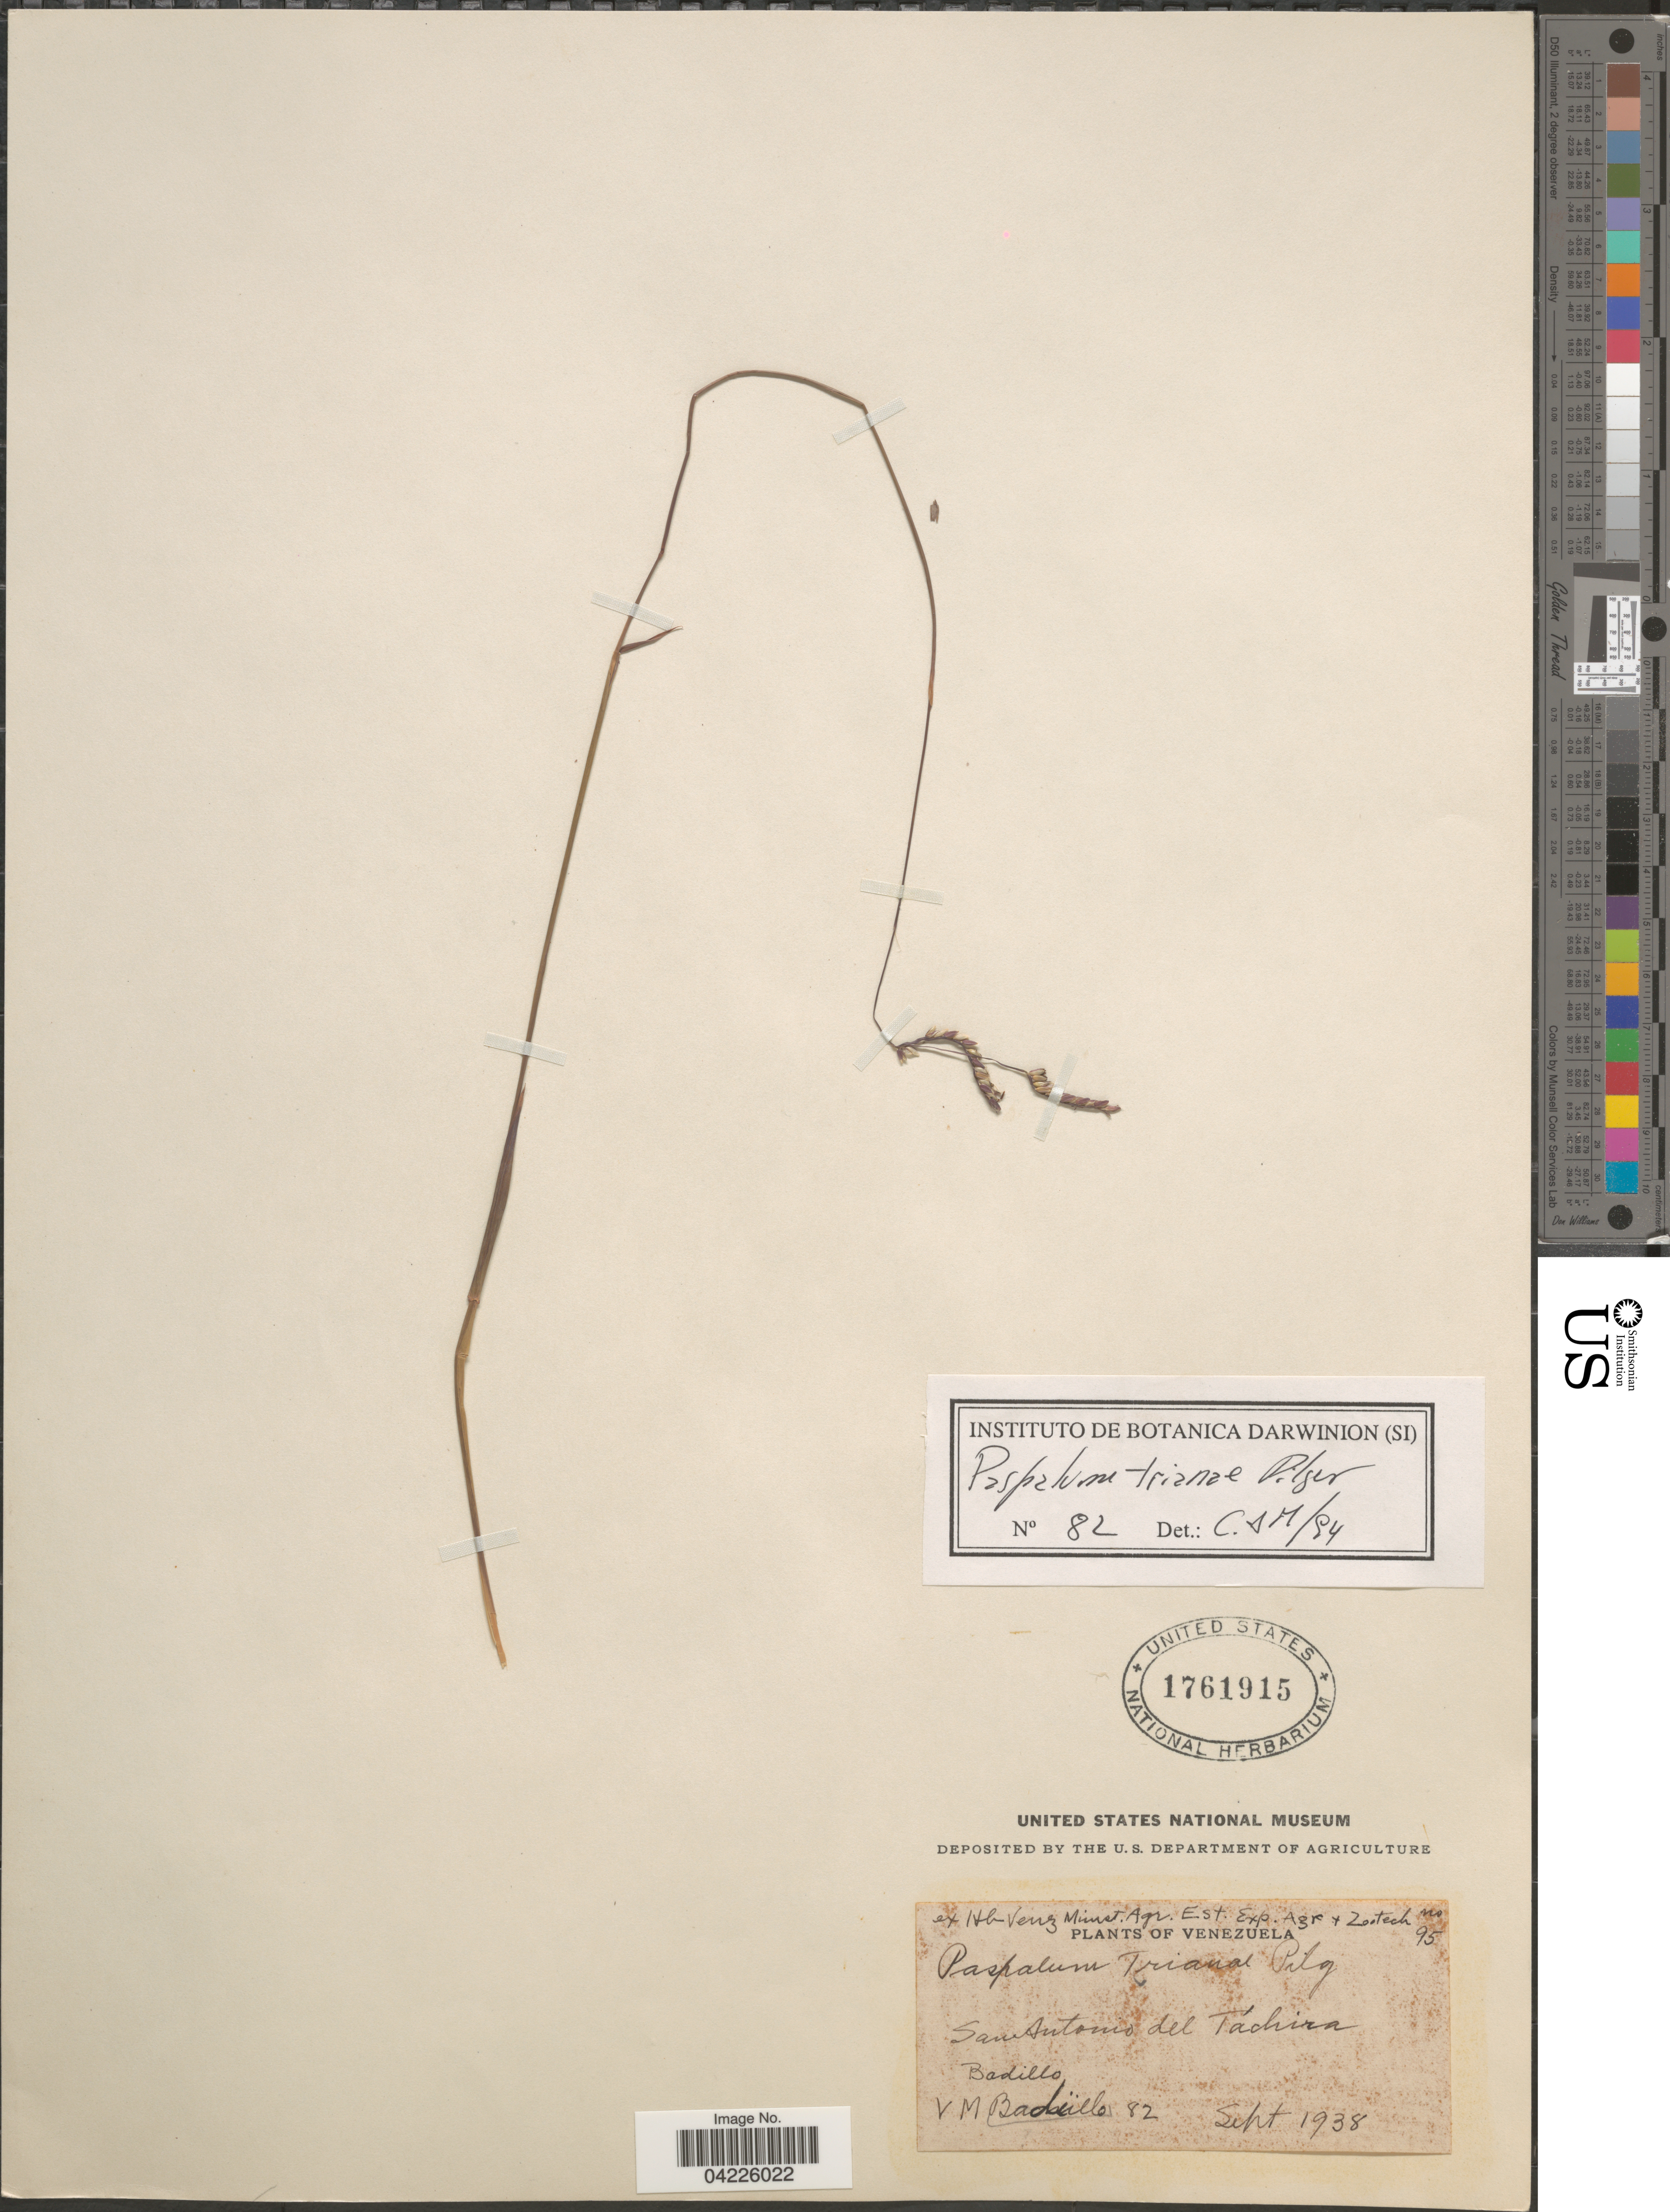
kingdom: Plantae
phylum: Tracheophyta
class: Liliopsida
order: Poales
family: Poaceae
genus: Paspalum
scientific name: Paspalum trianae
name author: Pilg.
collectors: V. Badillo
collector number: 82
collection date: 1938-09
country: Venezuela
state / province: Tachira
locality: San Antonio del Tachira.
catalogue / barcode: US 1761915